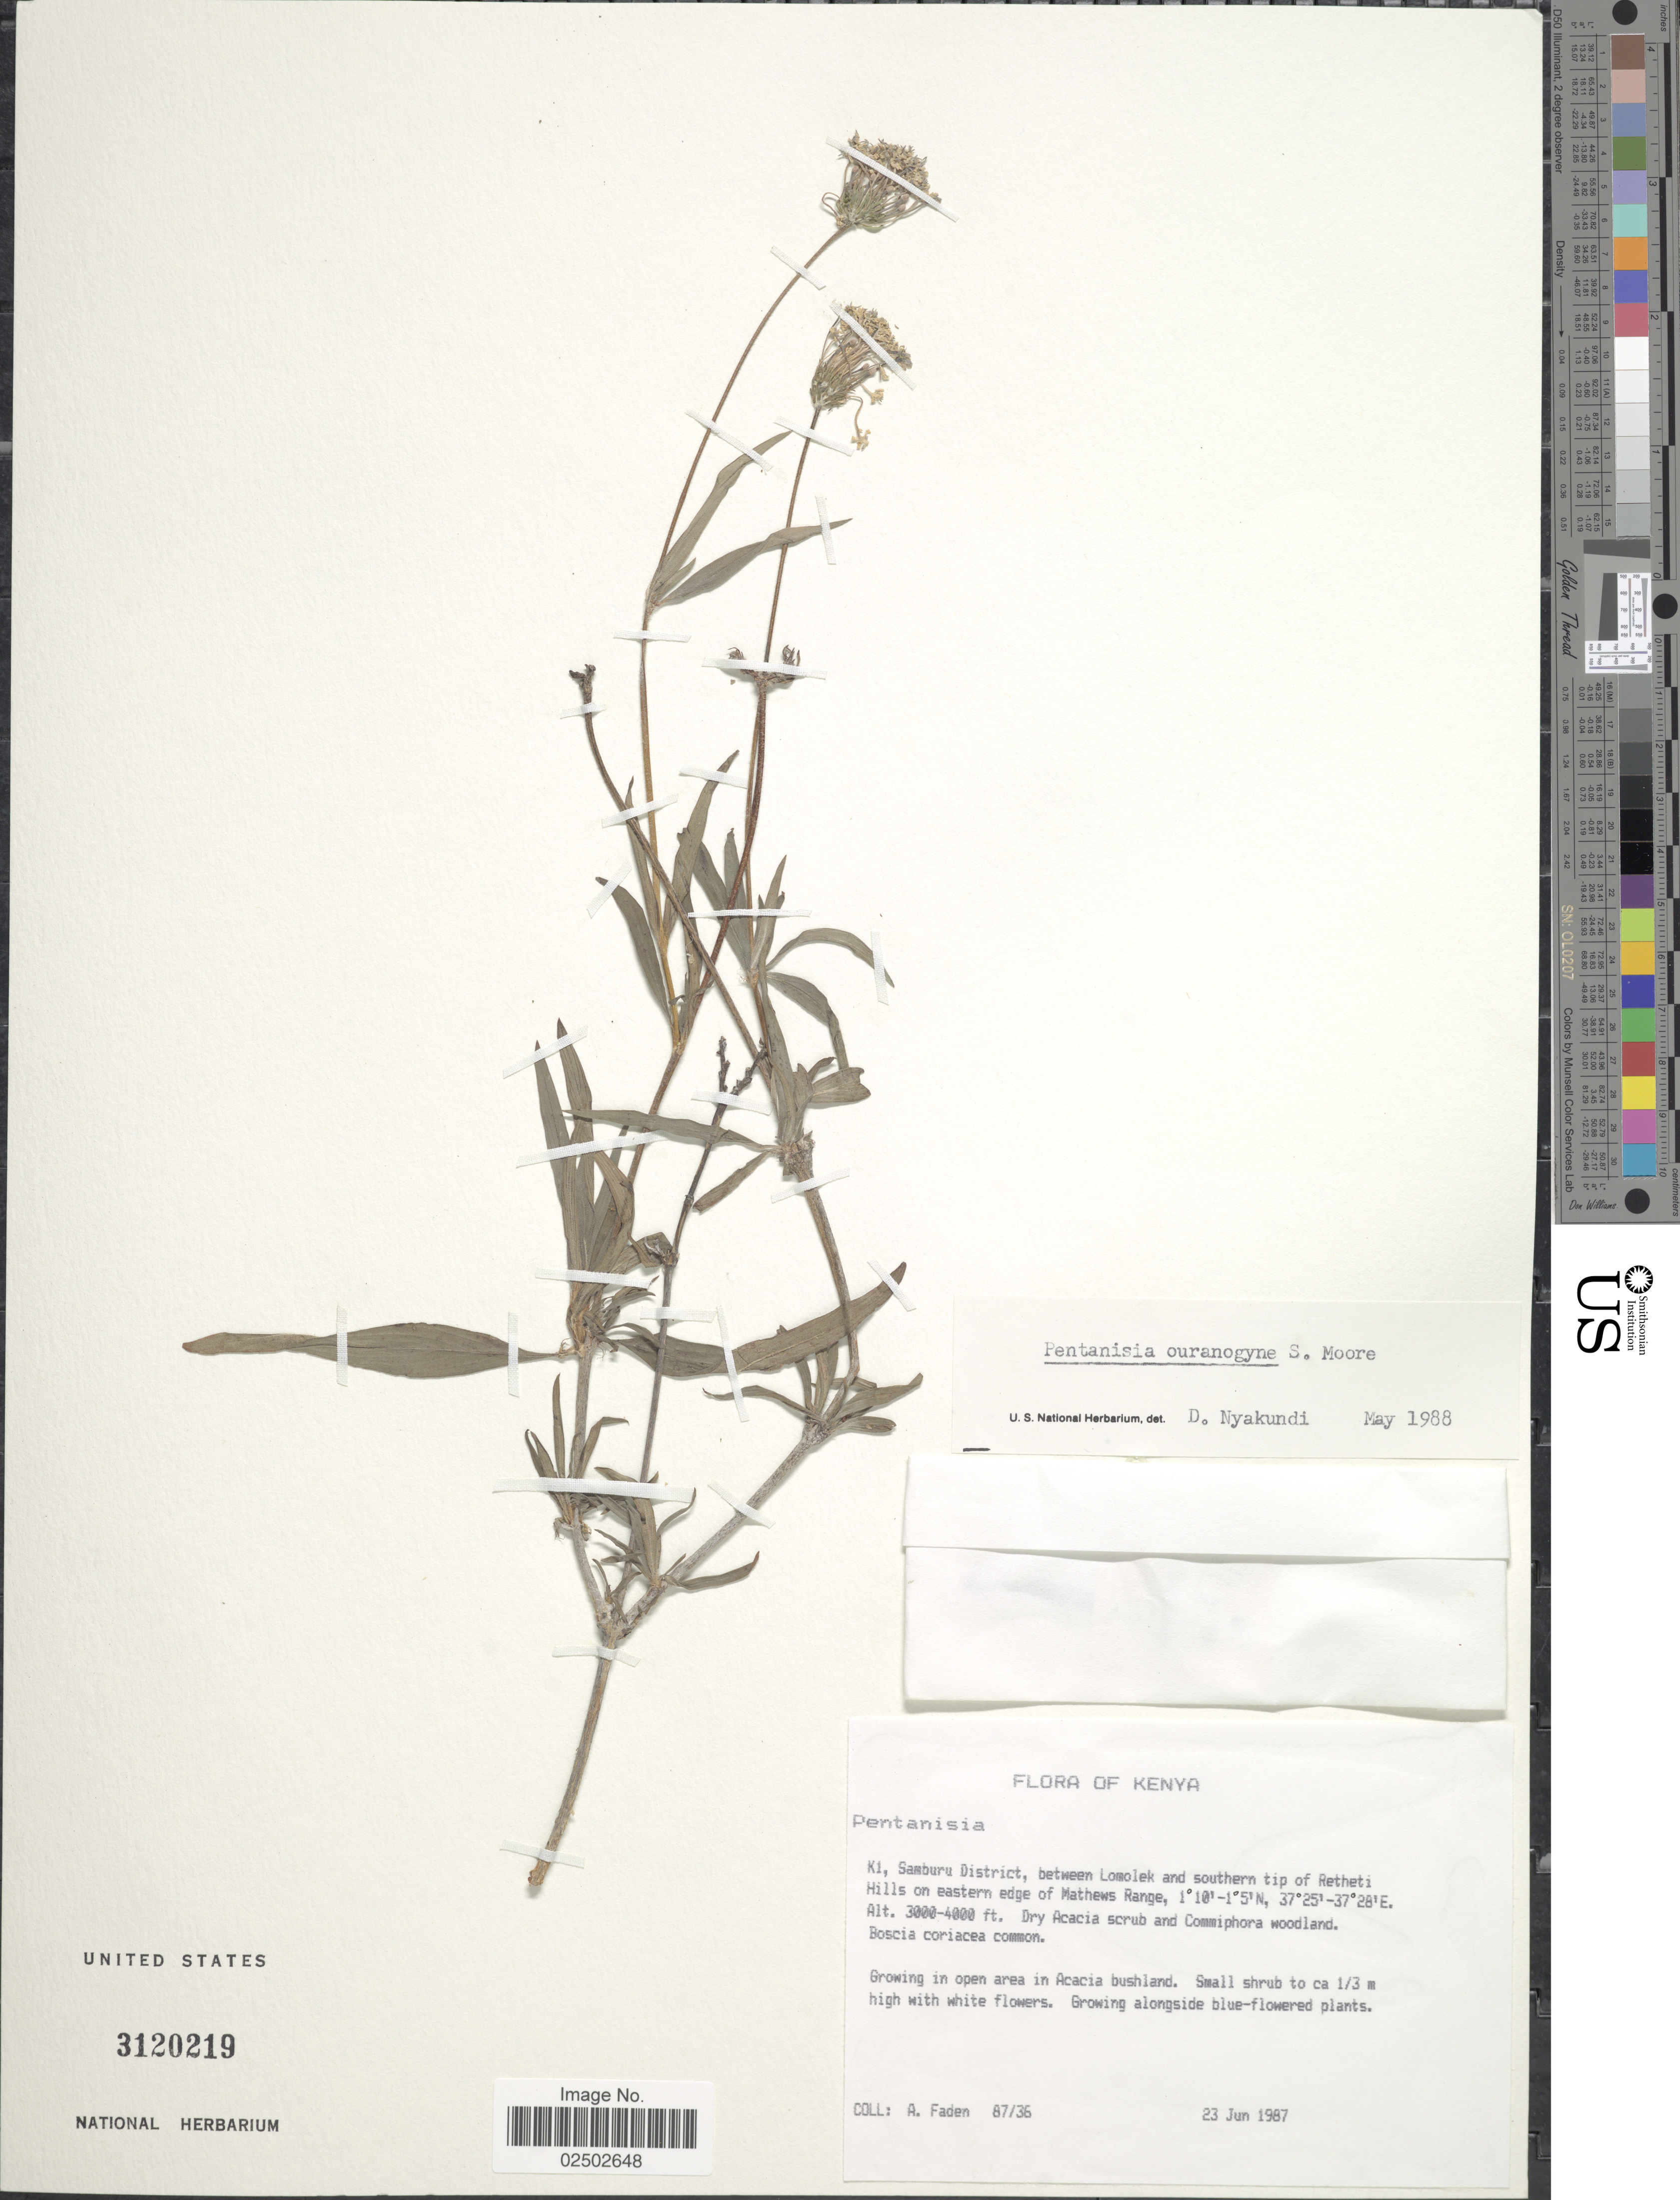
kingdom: Plantae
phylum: Tracheophyta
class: Magnoliopsida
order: Gentianales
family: Rubiaceae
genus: Pentanisia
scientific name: Pentanisia ouranogyne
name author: S. Moore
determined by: Nyakundi, D. O.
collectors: A. J. Faden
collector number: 87/36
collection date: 1987-06-23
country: Kenya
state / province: Samburu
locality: K1, between Lomolek and southern tip of Retheti Hills on eastern edge of Mathews Range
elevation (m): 914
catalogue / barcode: US 3120219